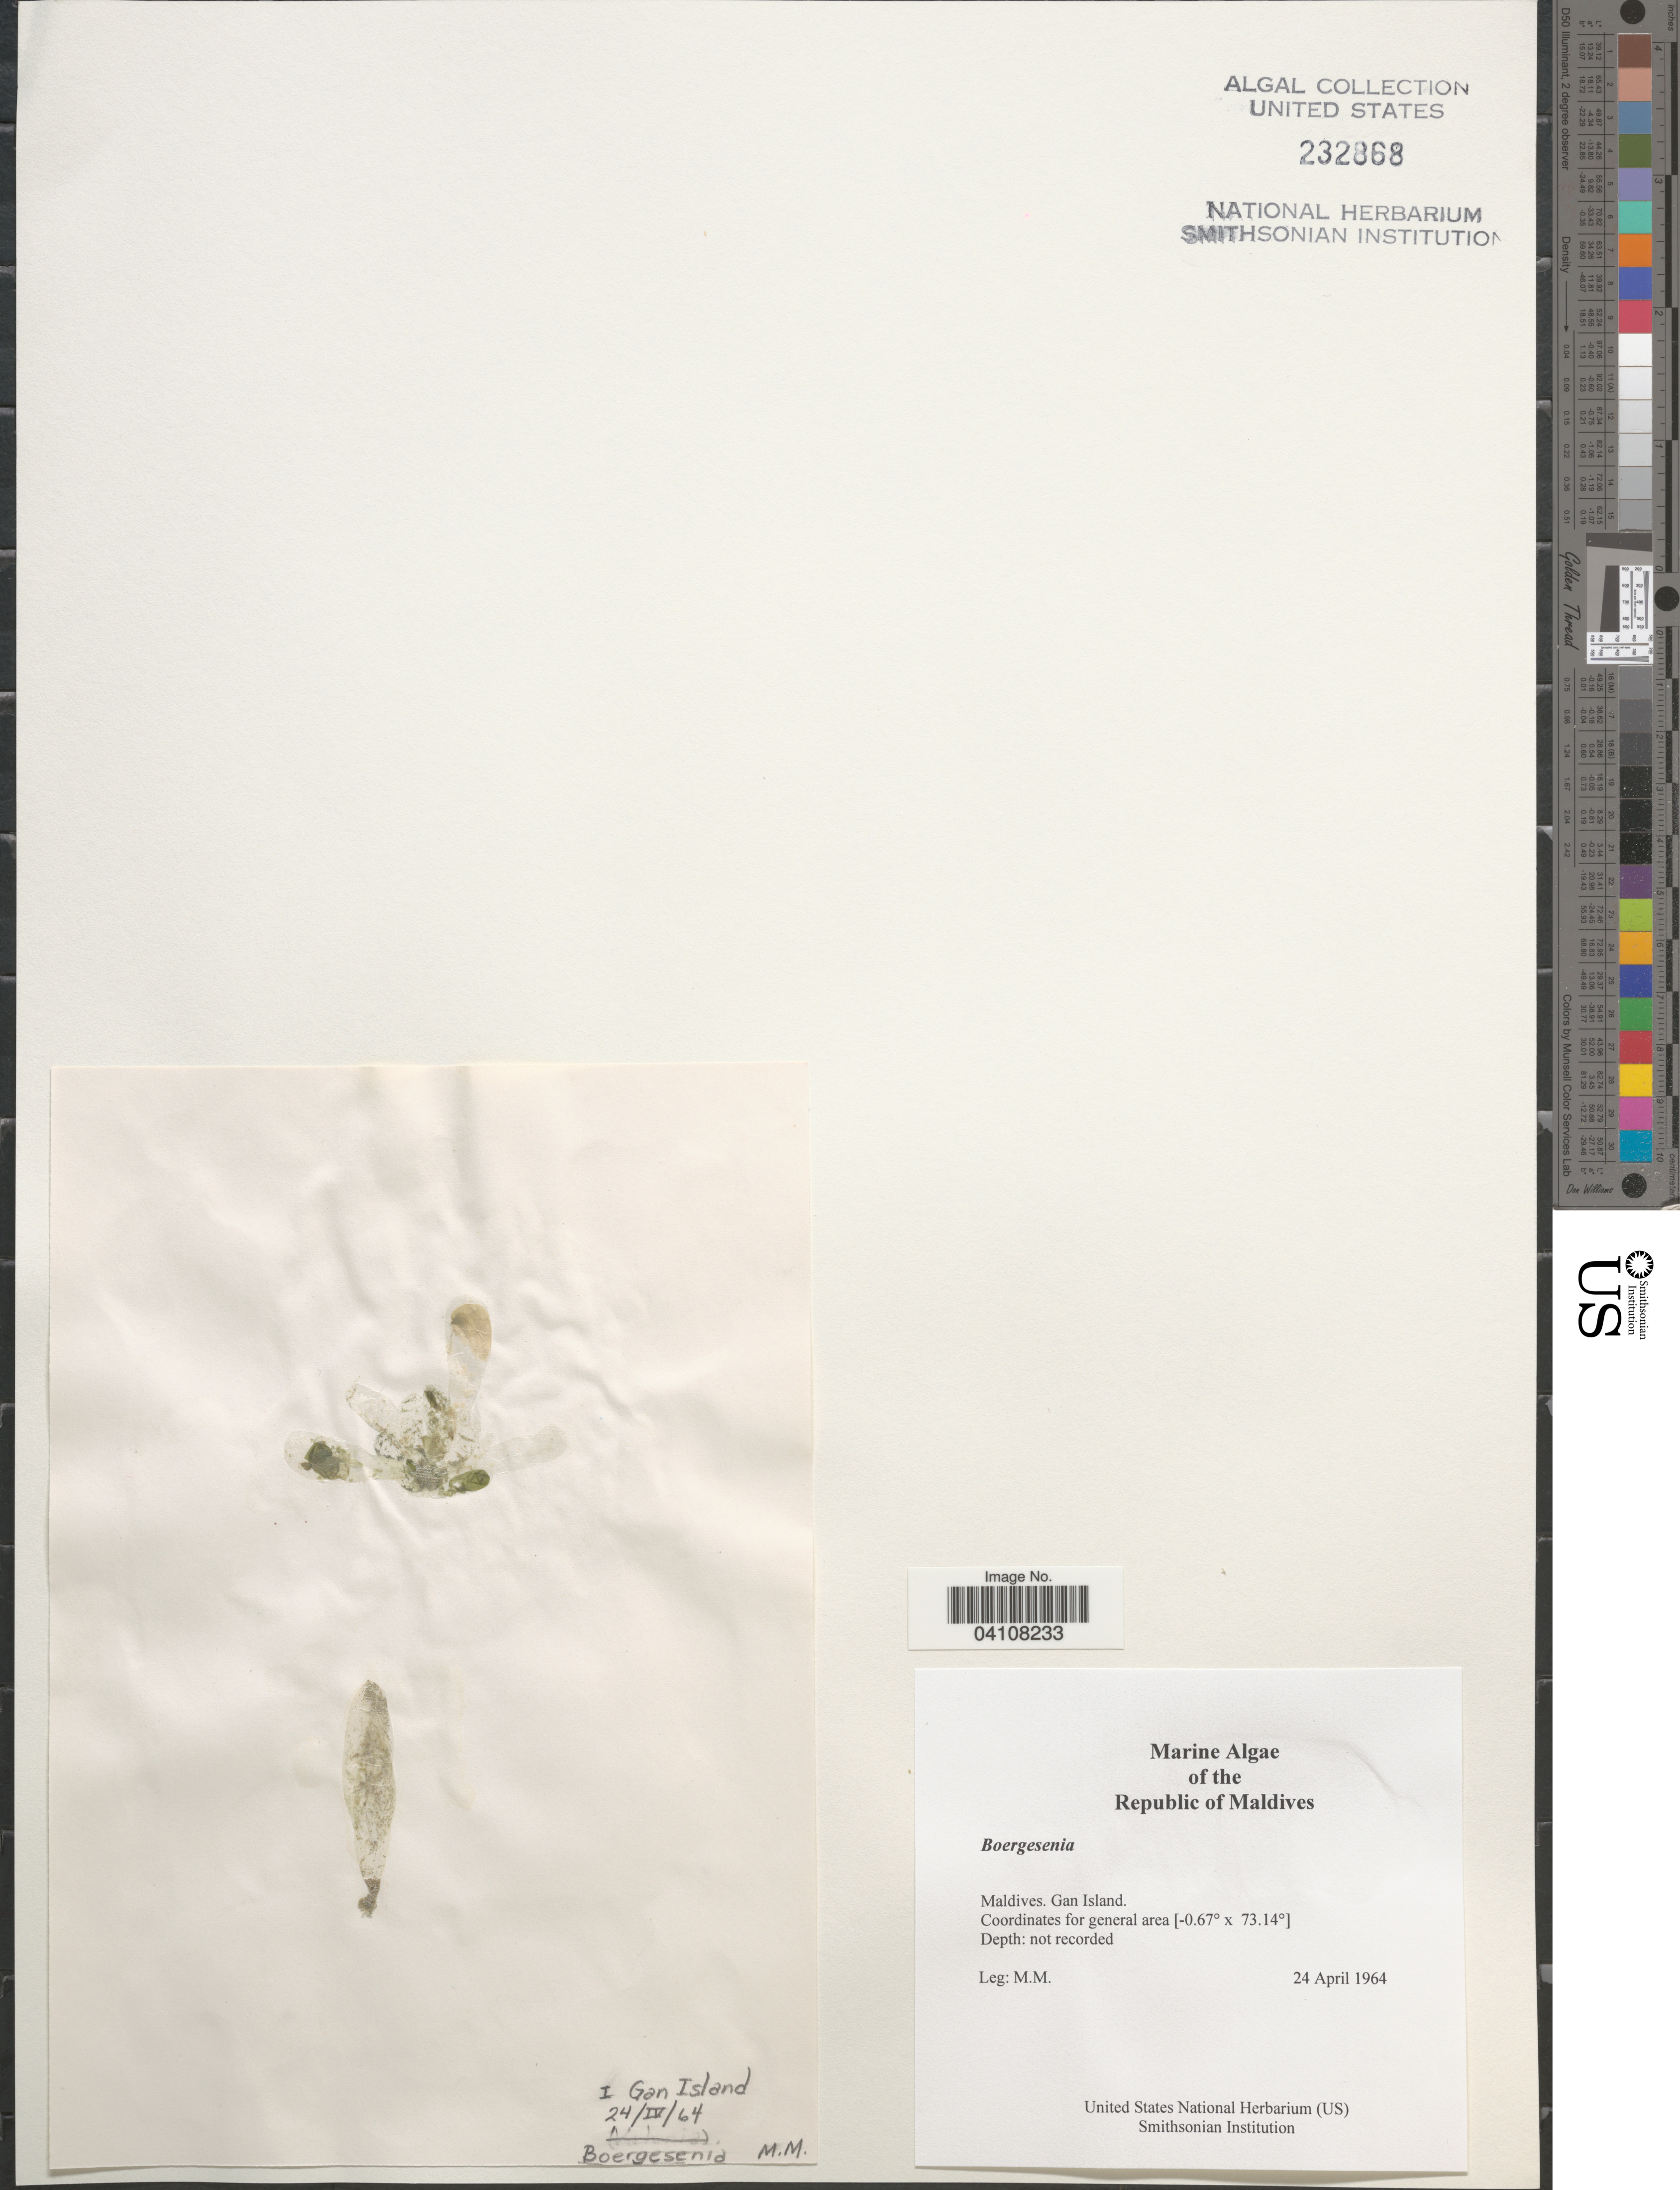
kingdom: Plantae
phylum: Chlorophyta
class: Ulvophyceae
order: Siphonocladales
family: Siphonocladaceae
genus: Boergesenia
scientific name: Boergesenia sp.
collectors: M. M.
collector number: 1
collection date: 1964-04-24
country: Maldive Islands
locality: Republic of Maldives. Gan Island.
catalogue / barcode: US 232868